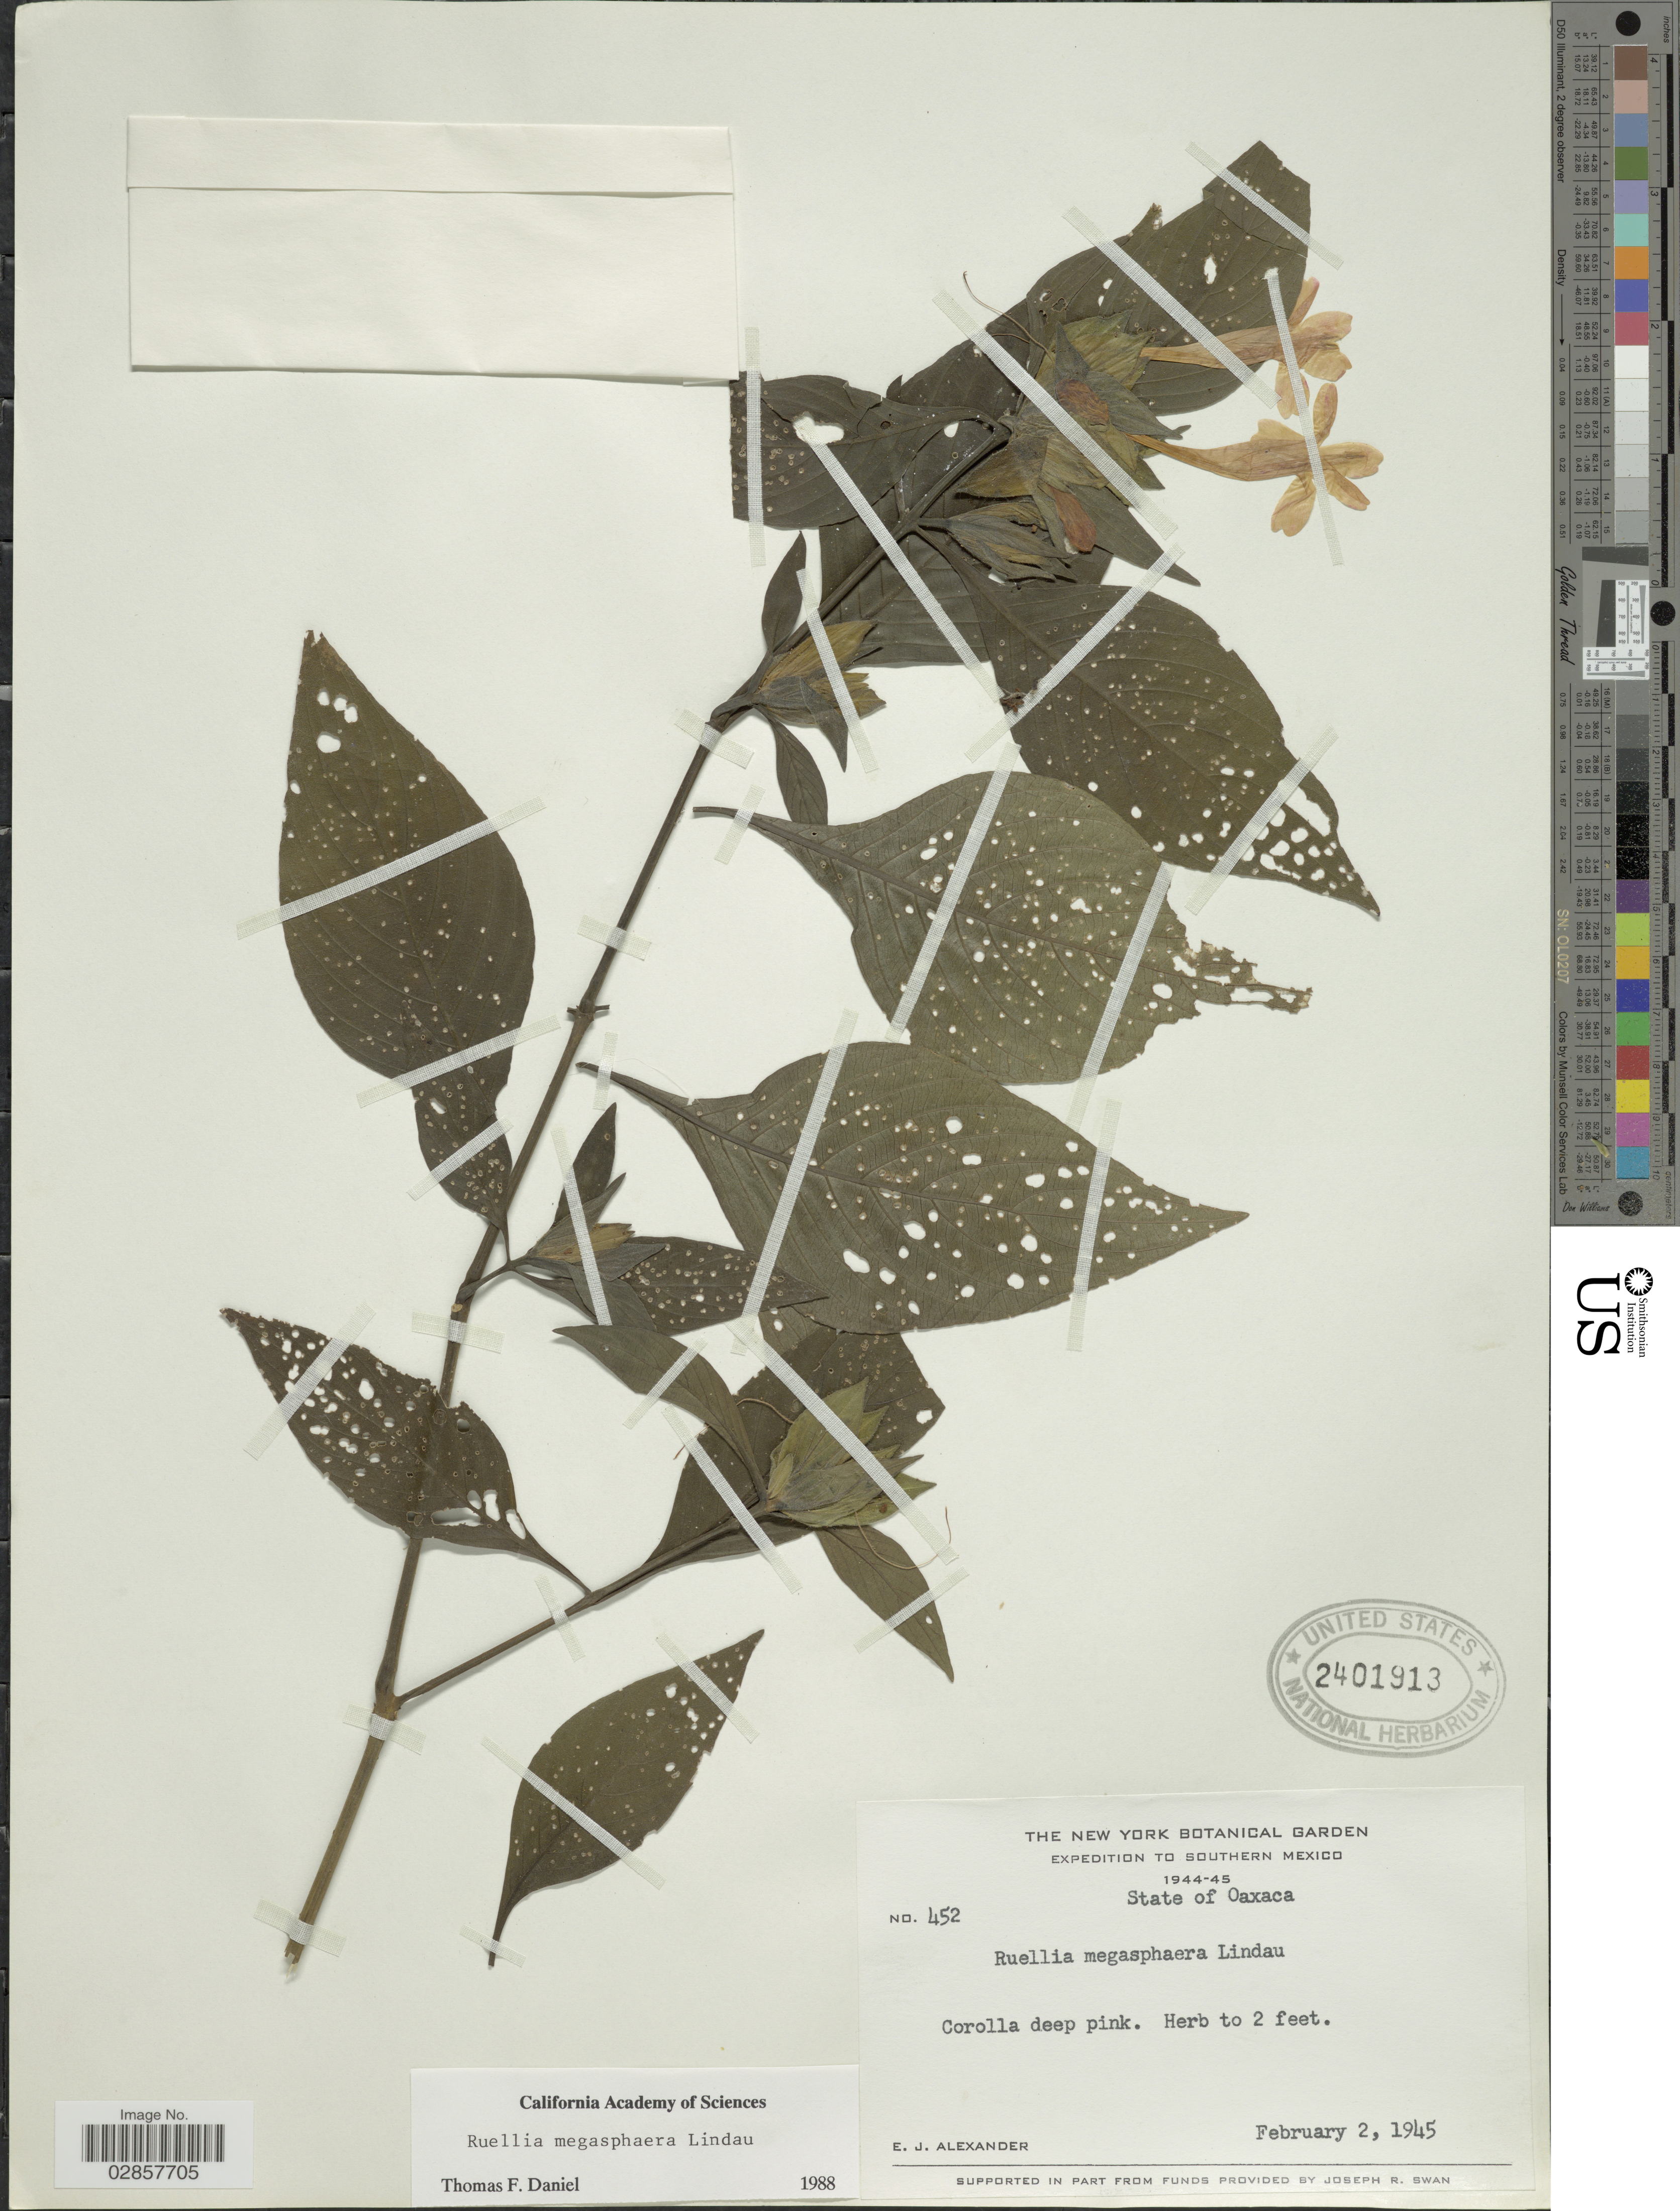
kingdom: Plantae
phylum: Tracheophyta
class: Magnoliopsida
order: Lamiales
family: Acanthaceae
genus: Ruellia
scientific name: Ruellia megasphaera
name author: Lindau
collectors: E. J. Alexander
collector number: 452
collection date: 1945-02-02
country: Mexico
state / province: Oaxaca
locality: Southern Mexico.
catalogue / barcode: US 2401913